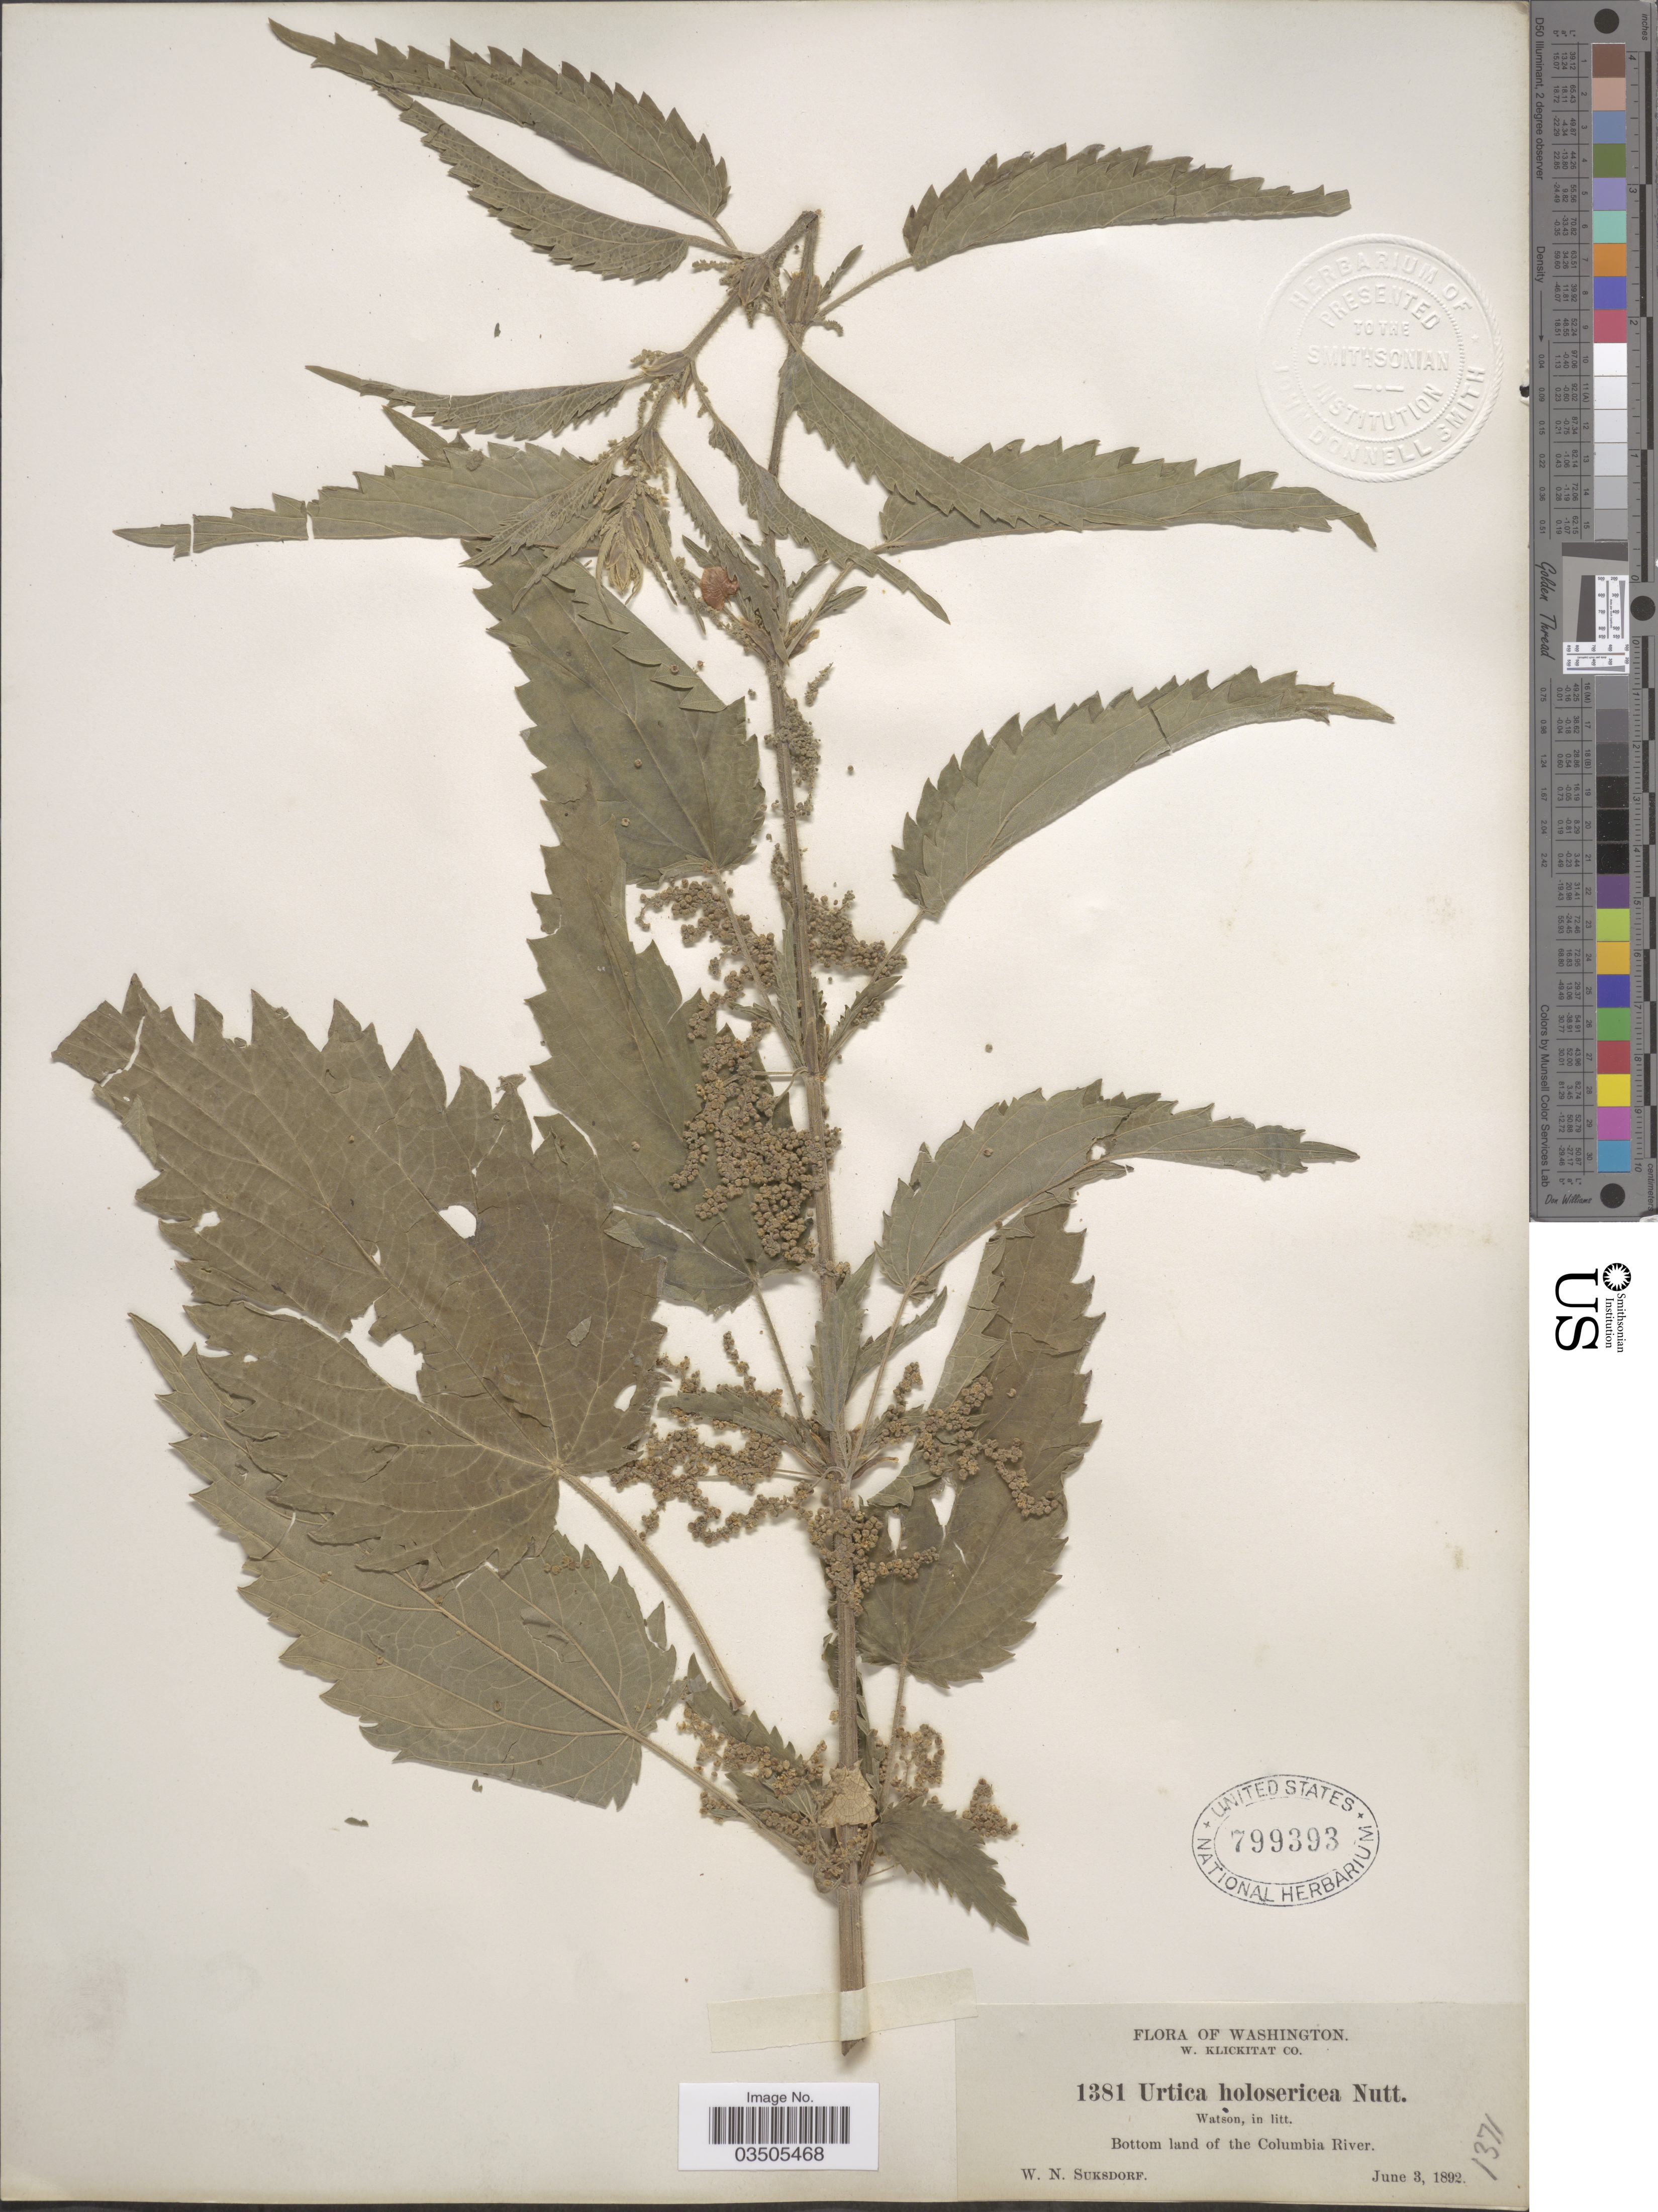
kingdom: Plantae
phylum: Tracheophyta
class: Magnoliopsida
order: Rosales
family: Urticaceae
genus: Urtica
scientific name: Urtica dioica subsp. holosericea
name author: (Nutt.) Thorne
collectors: W. N. Suksdorf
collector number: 1381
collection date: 1892-06-03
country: United States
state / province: Washington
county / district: Klickitat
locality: W. Klickitat Co. Bottom land of the Columbia River.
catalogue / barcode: US 799393